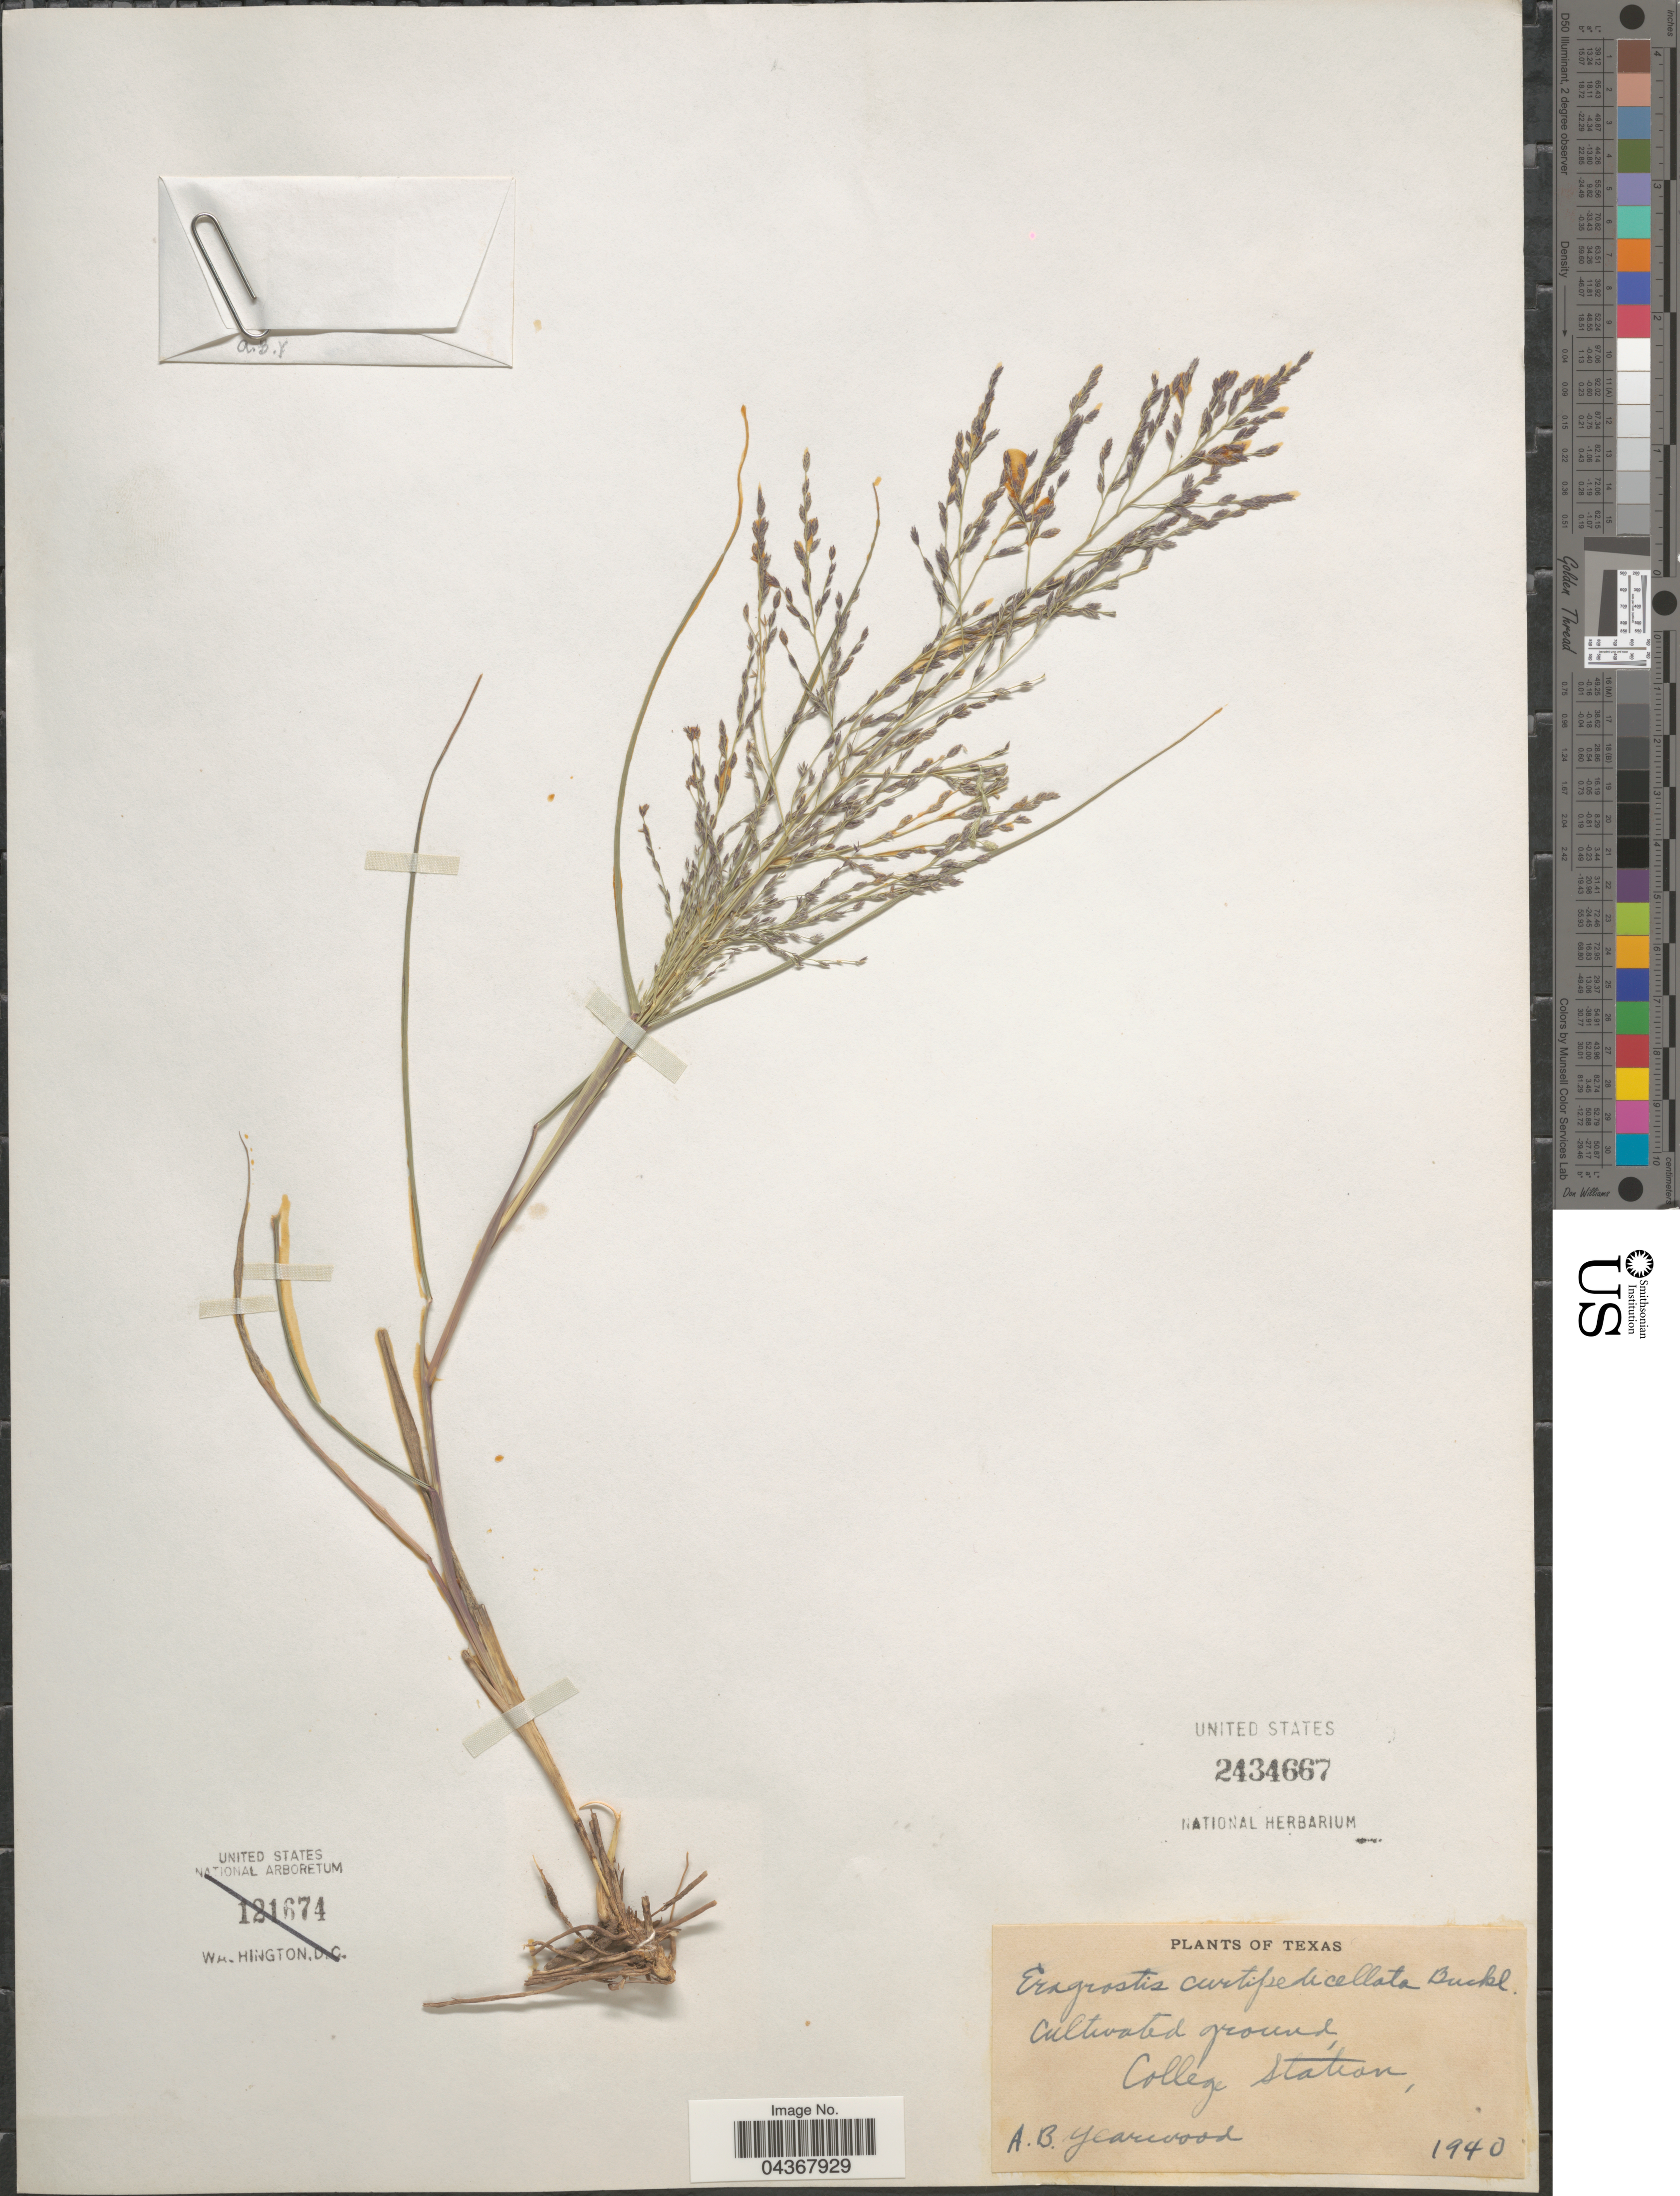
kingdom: Plantae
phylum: Tracheophyta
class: Liliopsida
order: Poales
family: Poaceae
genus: Eragrostis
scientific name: Eragrostis curtipedicellata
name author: Buckley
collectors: A. Yearwood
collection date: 1940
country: United States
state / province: Texas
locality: Cultivated ground, College Station.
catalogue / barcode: US 2434667